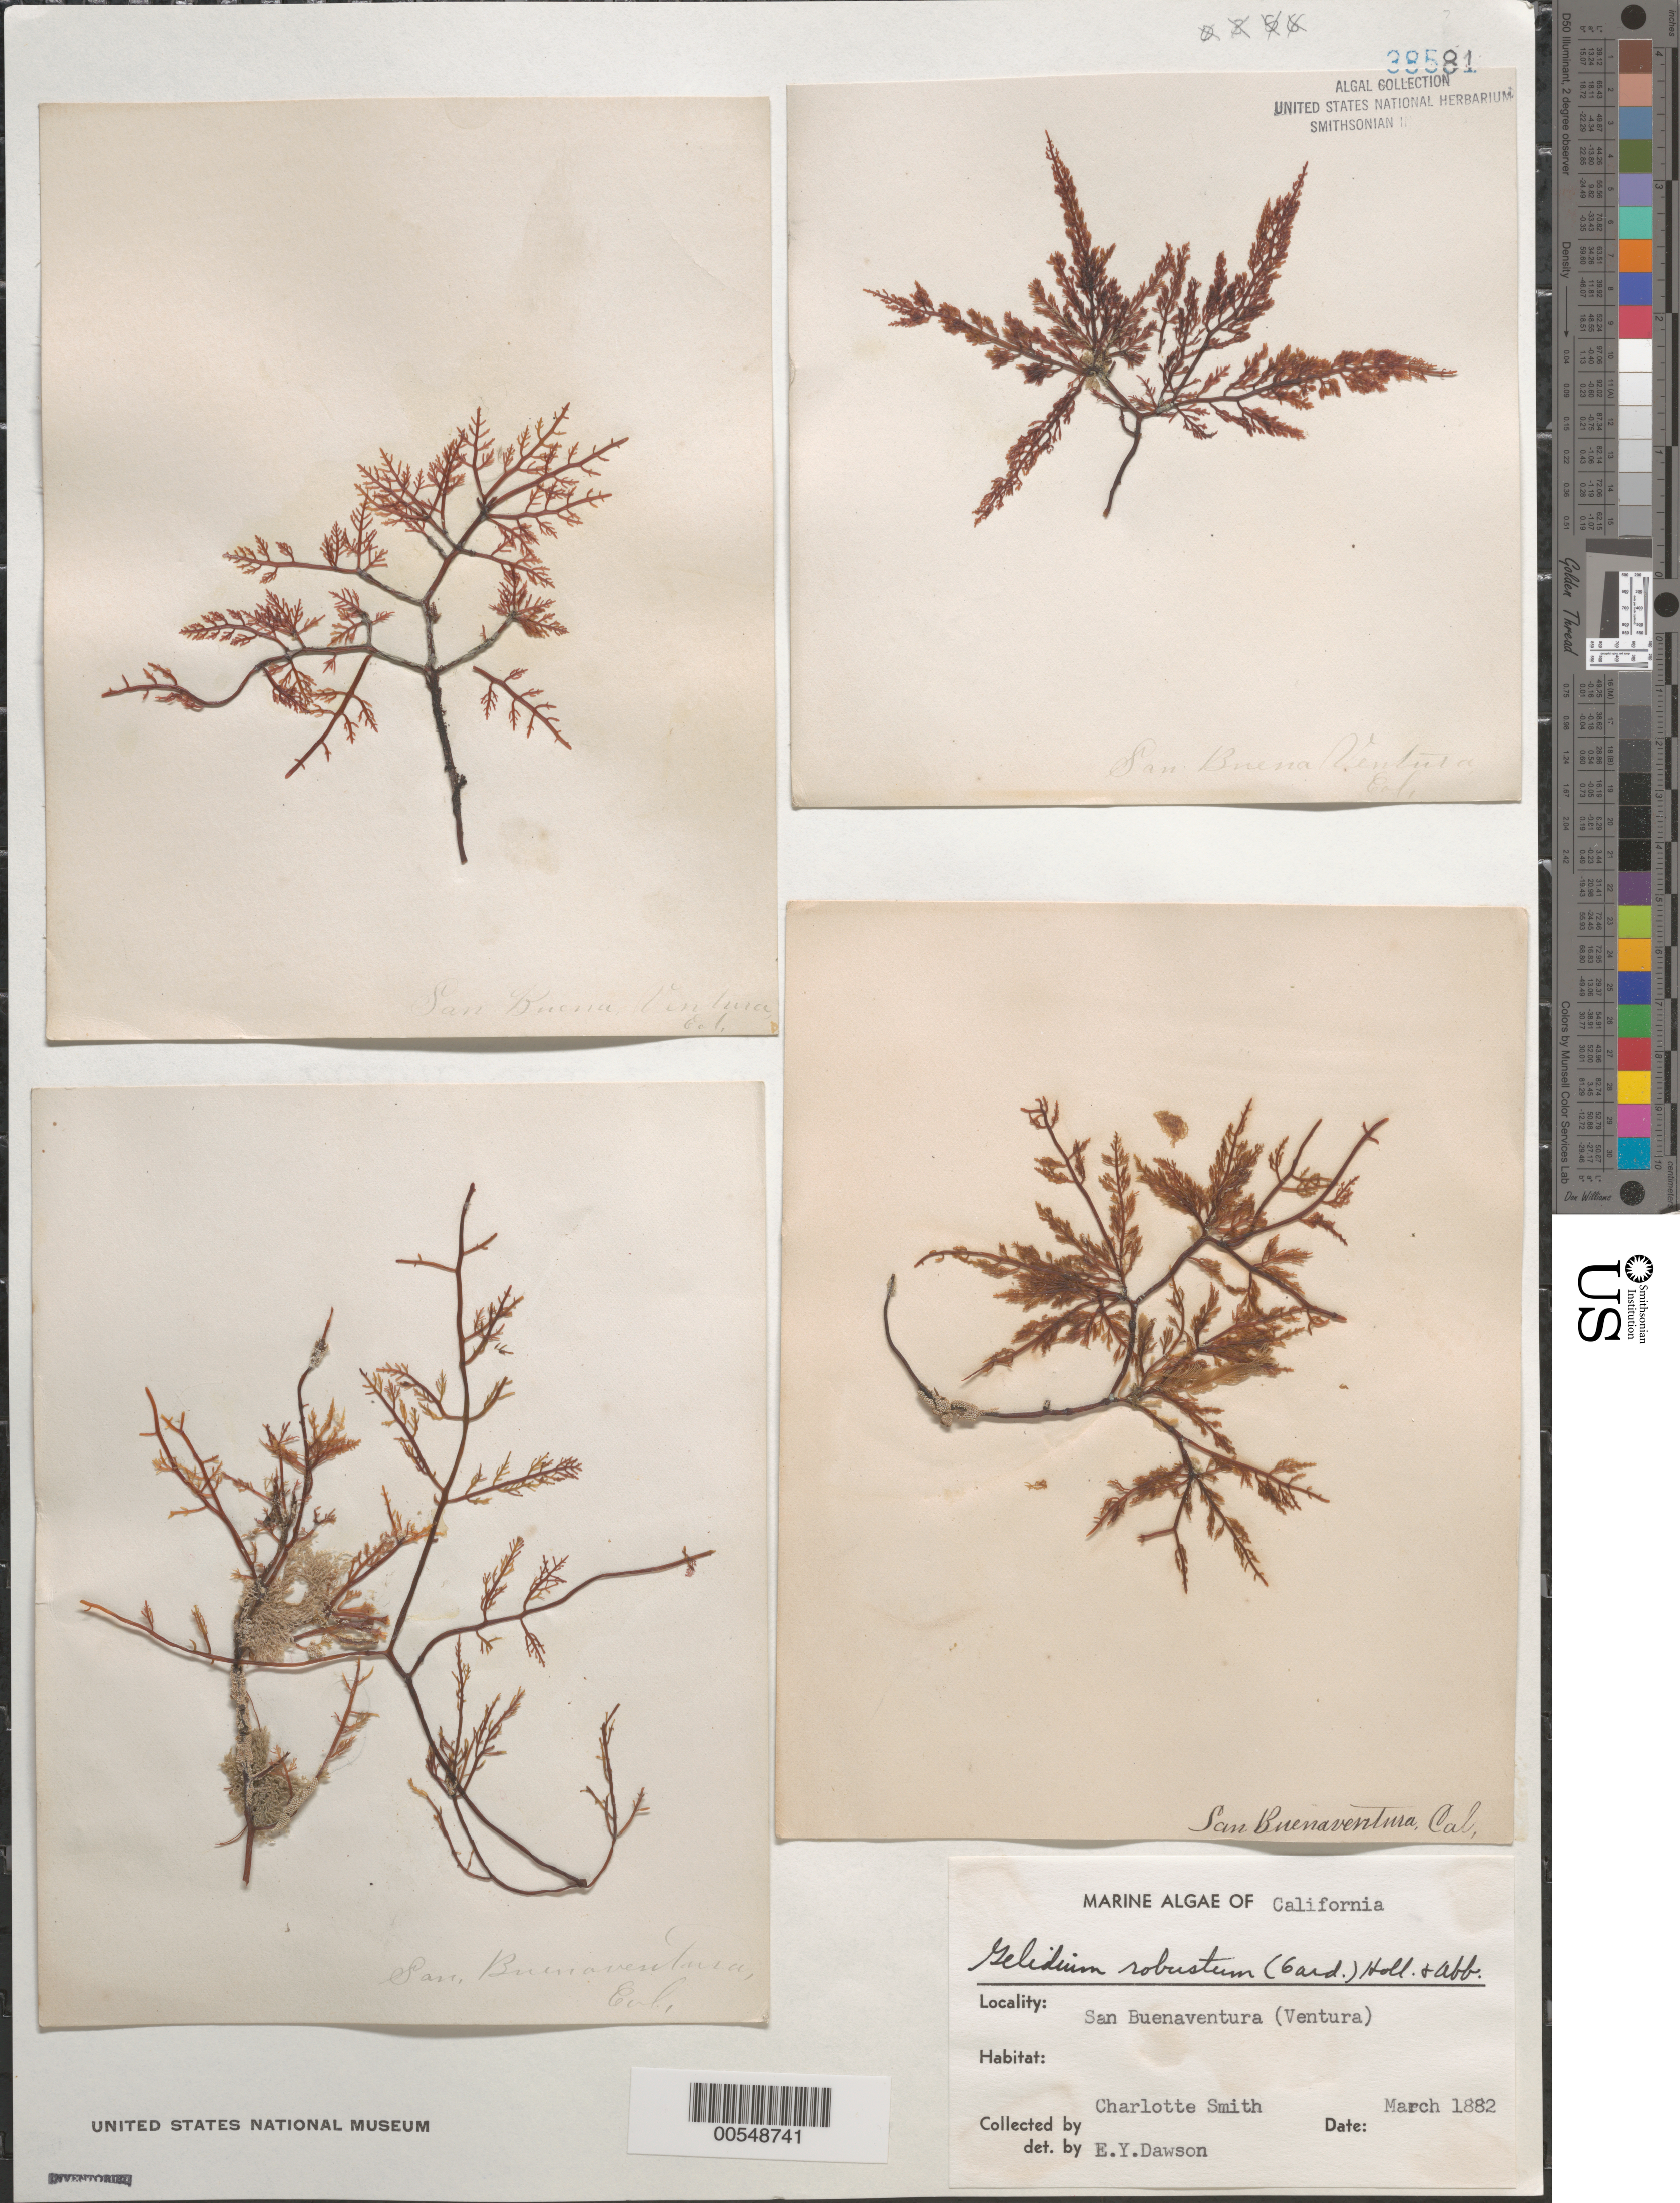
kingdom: Plantae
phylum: Rhodophyta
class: Florideophyceae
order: Gelidiales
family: Gelidiaceae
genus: Gelidium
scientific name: Gelidium robustum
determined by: Dawson, E. Y.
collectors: C. Smith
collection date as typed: Mar 1882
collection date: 1882-03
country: United States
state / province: California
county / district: Ventura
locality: San Buenaventura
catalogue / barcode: US 38581